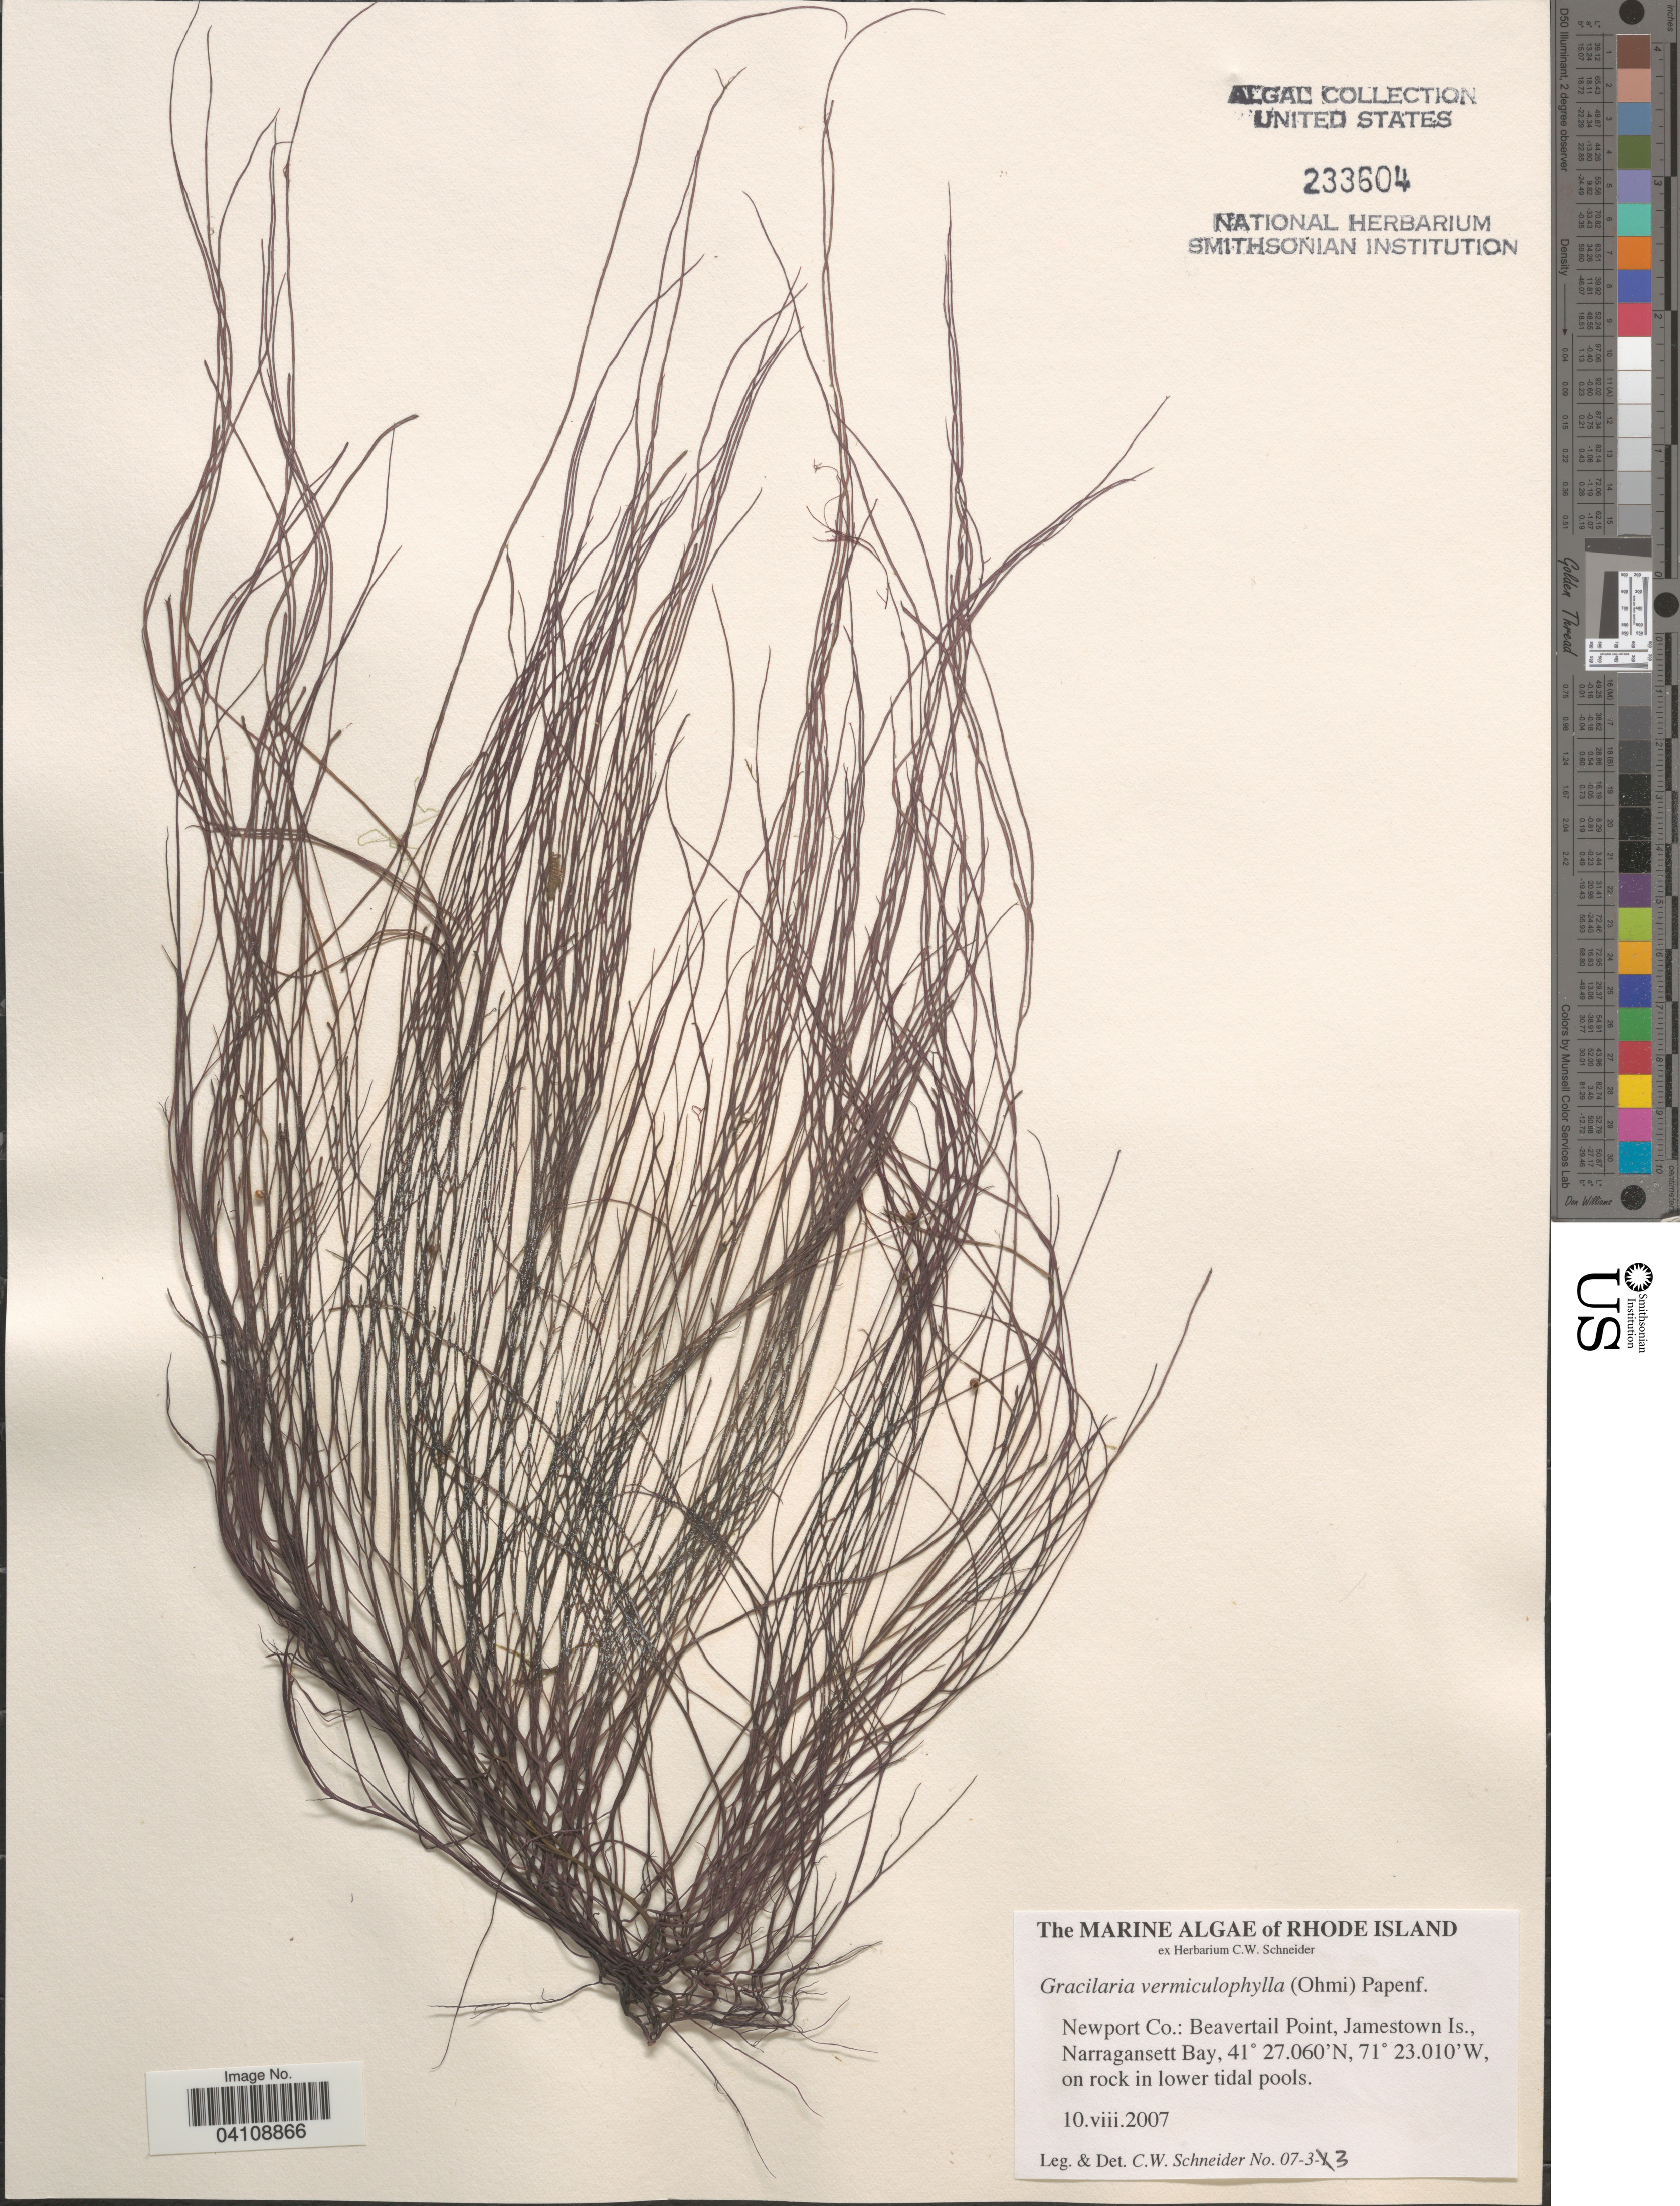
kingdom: Plantae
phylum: Rhodophyta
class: Florideophyceae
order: Gracilariales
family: Gracilariaceae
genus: Gracilaria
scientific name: Gracilaria vermiculophylla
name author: (Ohmi) Papenf.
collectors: C. W.Schneider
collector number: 07-3-3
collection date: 2007-08-10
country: United States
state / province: Rhode Island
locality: Newport Co.: Beavertail Point, Jamestown Is., Narragansett Bay.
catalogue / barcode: US 233604